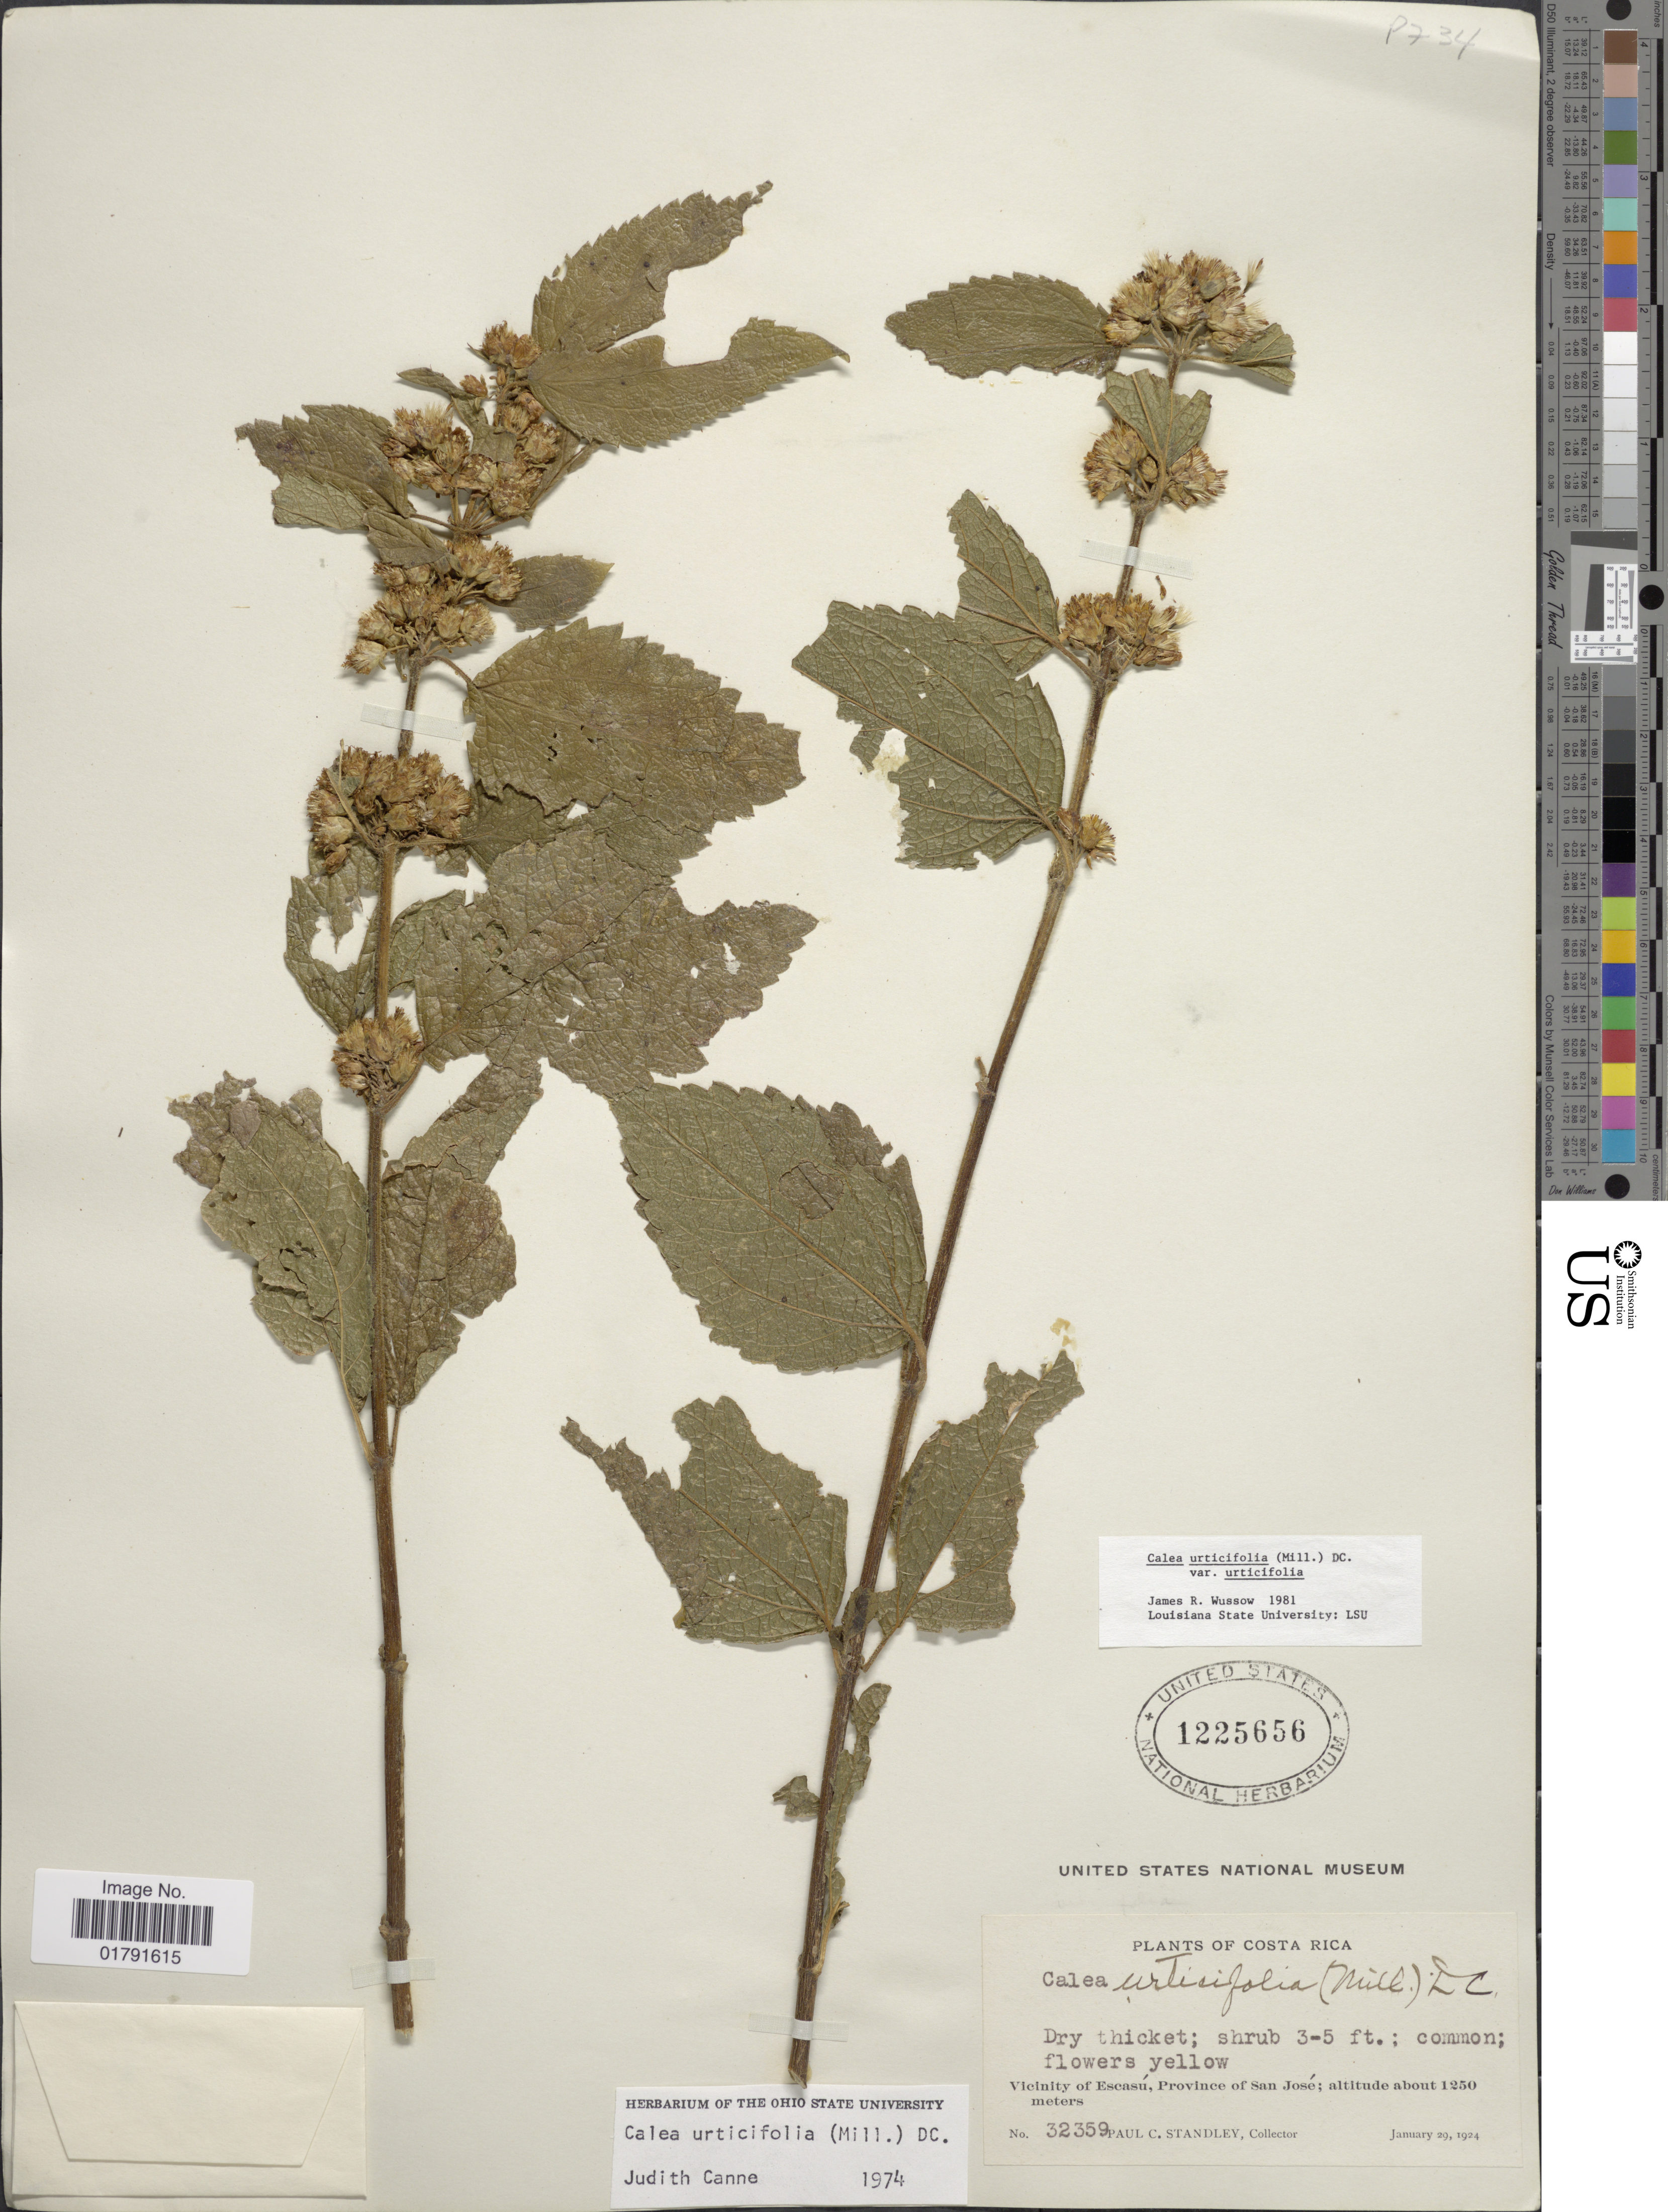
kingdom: Plantae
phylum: Tracheophyta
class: Magnoliopsida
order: Asterales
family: Asteraceae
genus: Calea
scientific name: Calea urticifolia var. urticifolia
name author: (Mill.) DC.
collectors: P. C. Standley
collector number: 32359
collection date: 1924-01-29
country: Costa Rica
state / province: San José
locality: Vicinity of Escasu, dry thicket.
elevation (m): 1250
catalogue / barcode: US 1225656